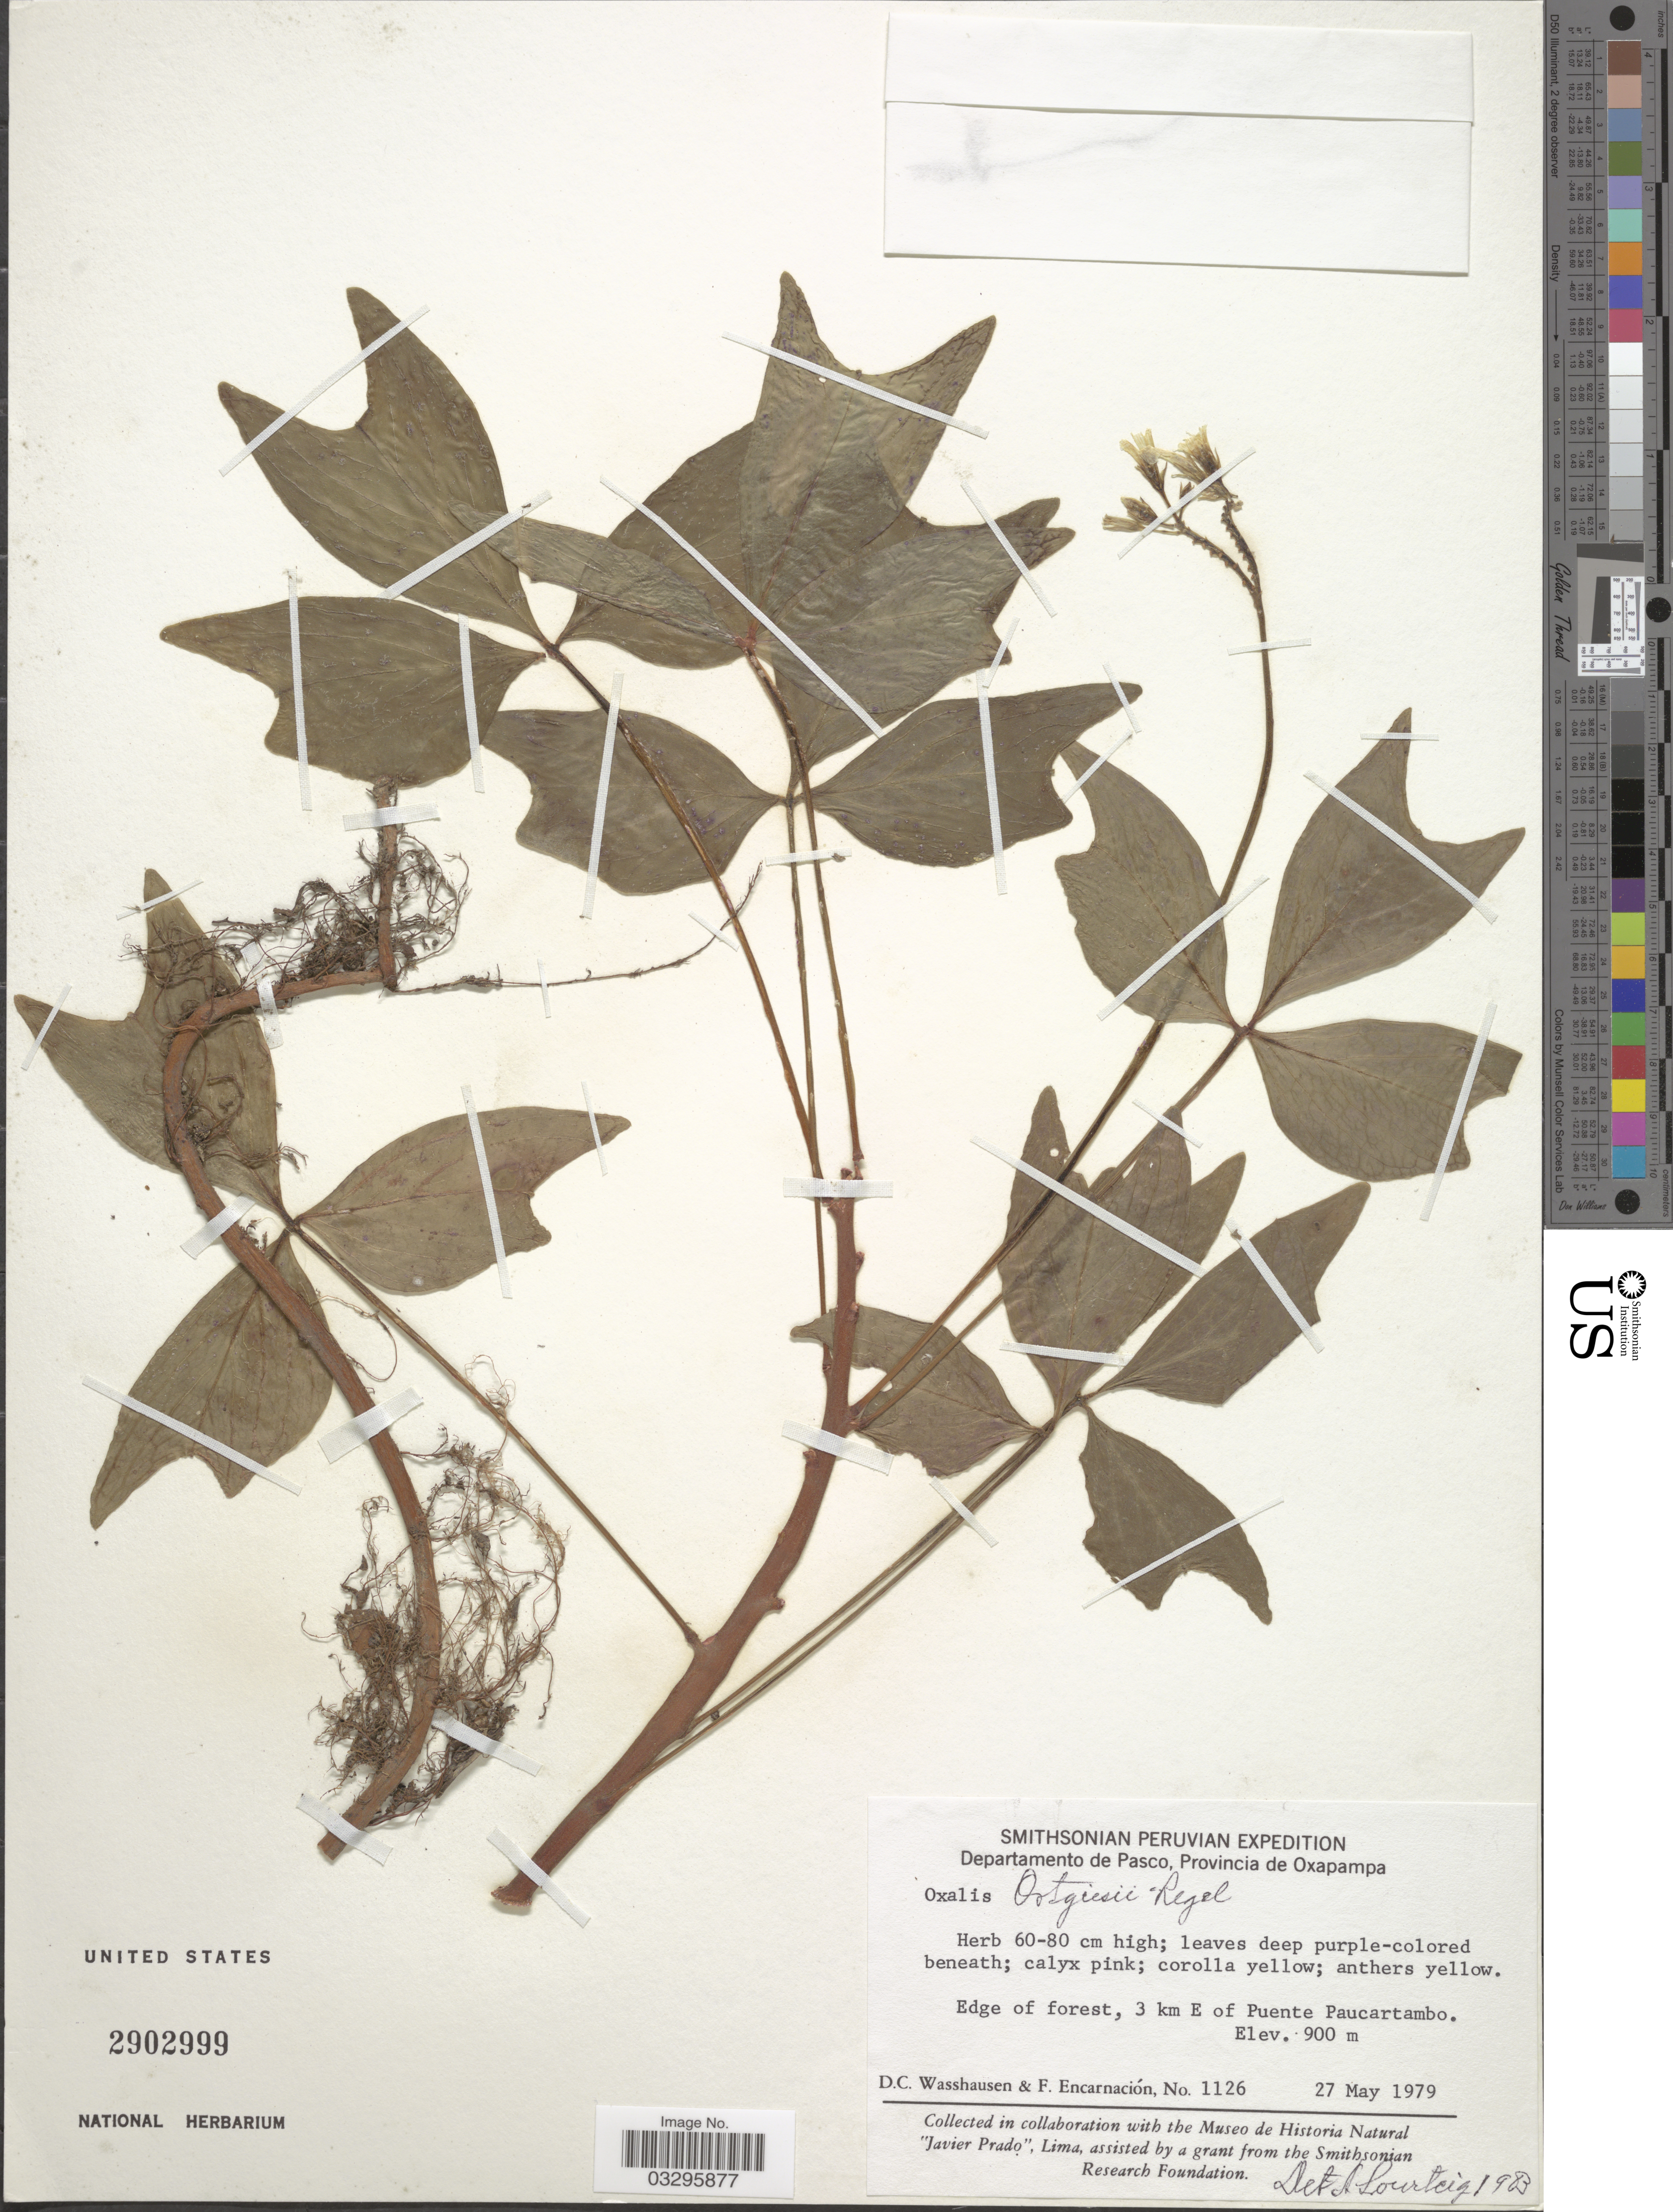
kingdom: Plantae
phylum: Tracheophyta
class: Magnoliopsida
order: Oxalidales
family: Oxalidaceae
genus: Oxalis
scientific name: Oxalis ortgiesii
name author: Regel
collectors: D. C. Wasshausen & F. Encarnación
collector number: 1126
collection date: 1979-05-27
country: Peru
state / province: Pasco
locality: Departamento de Pasco, Provincia de Oxapampa. 3 km E of Puente Paucartambo.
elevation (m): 900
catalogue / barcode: US 2902999